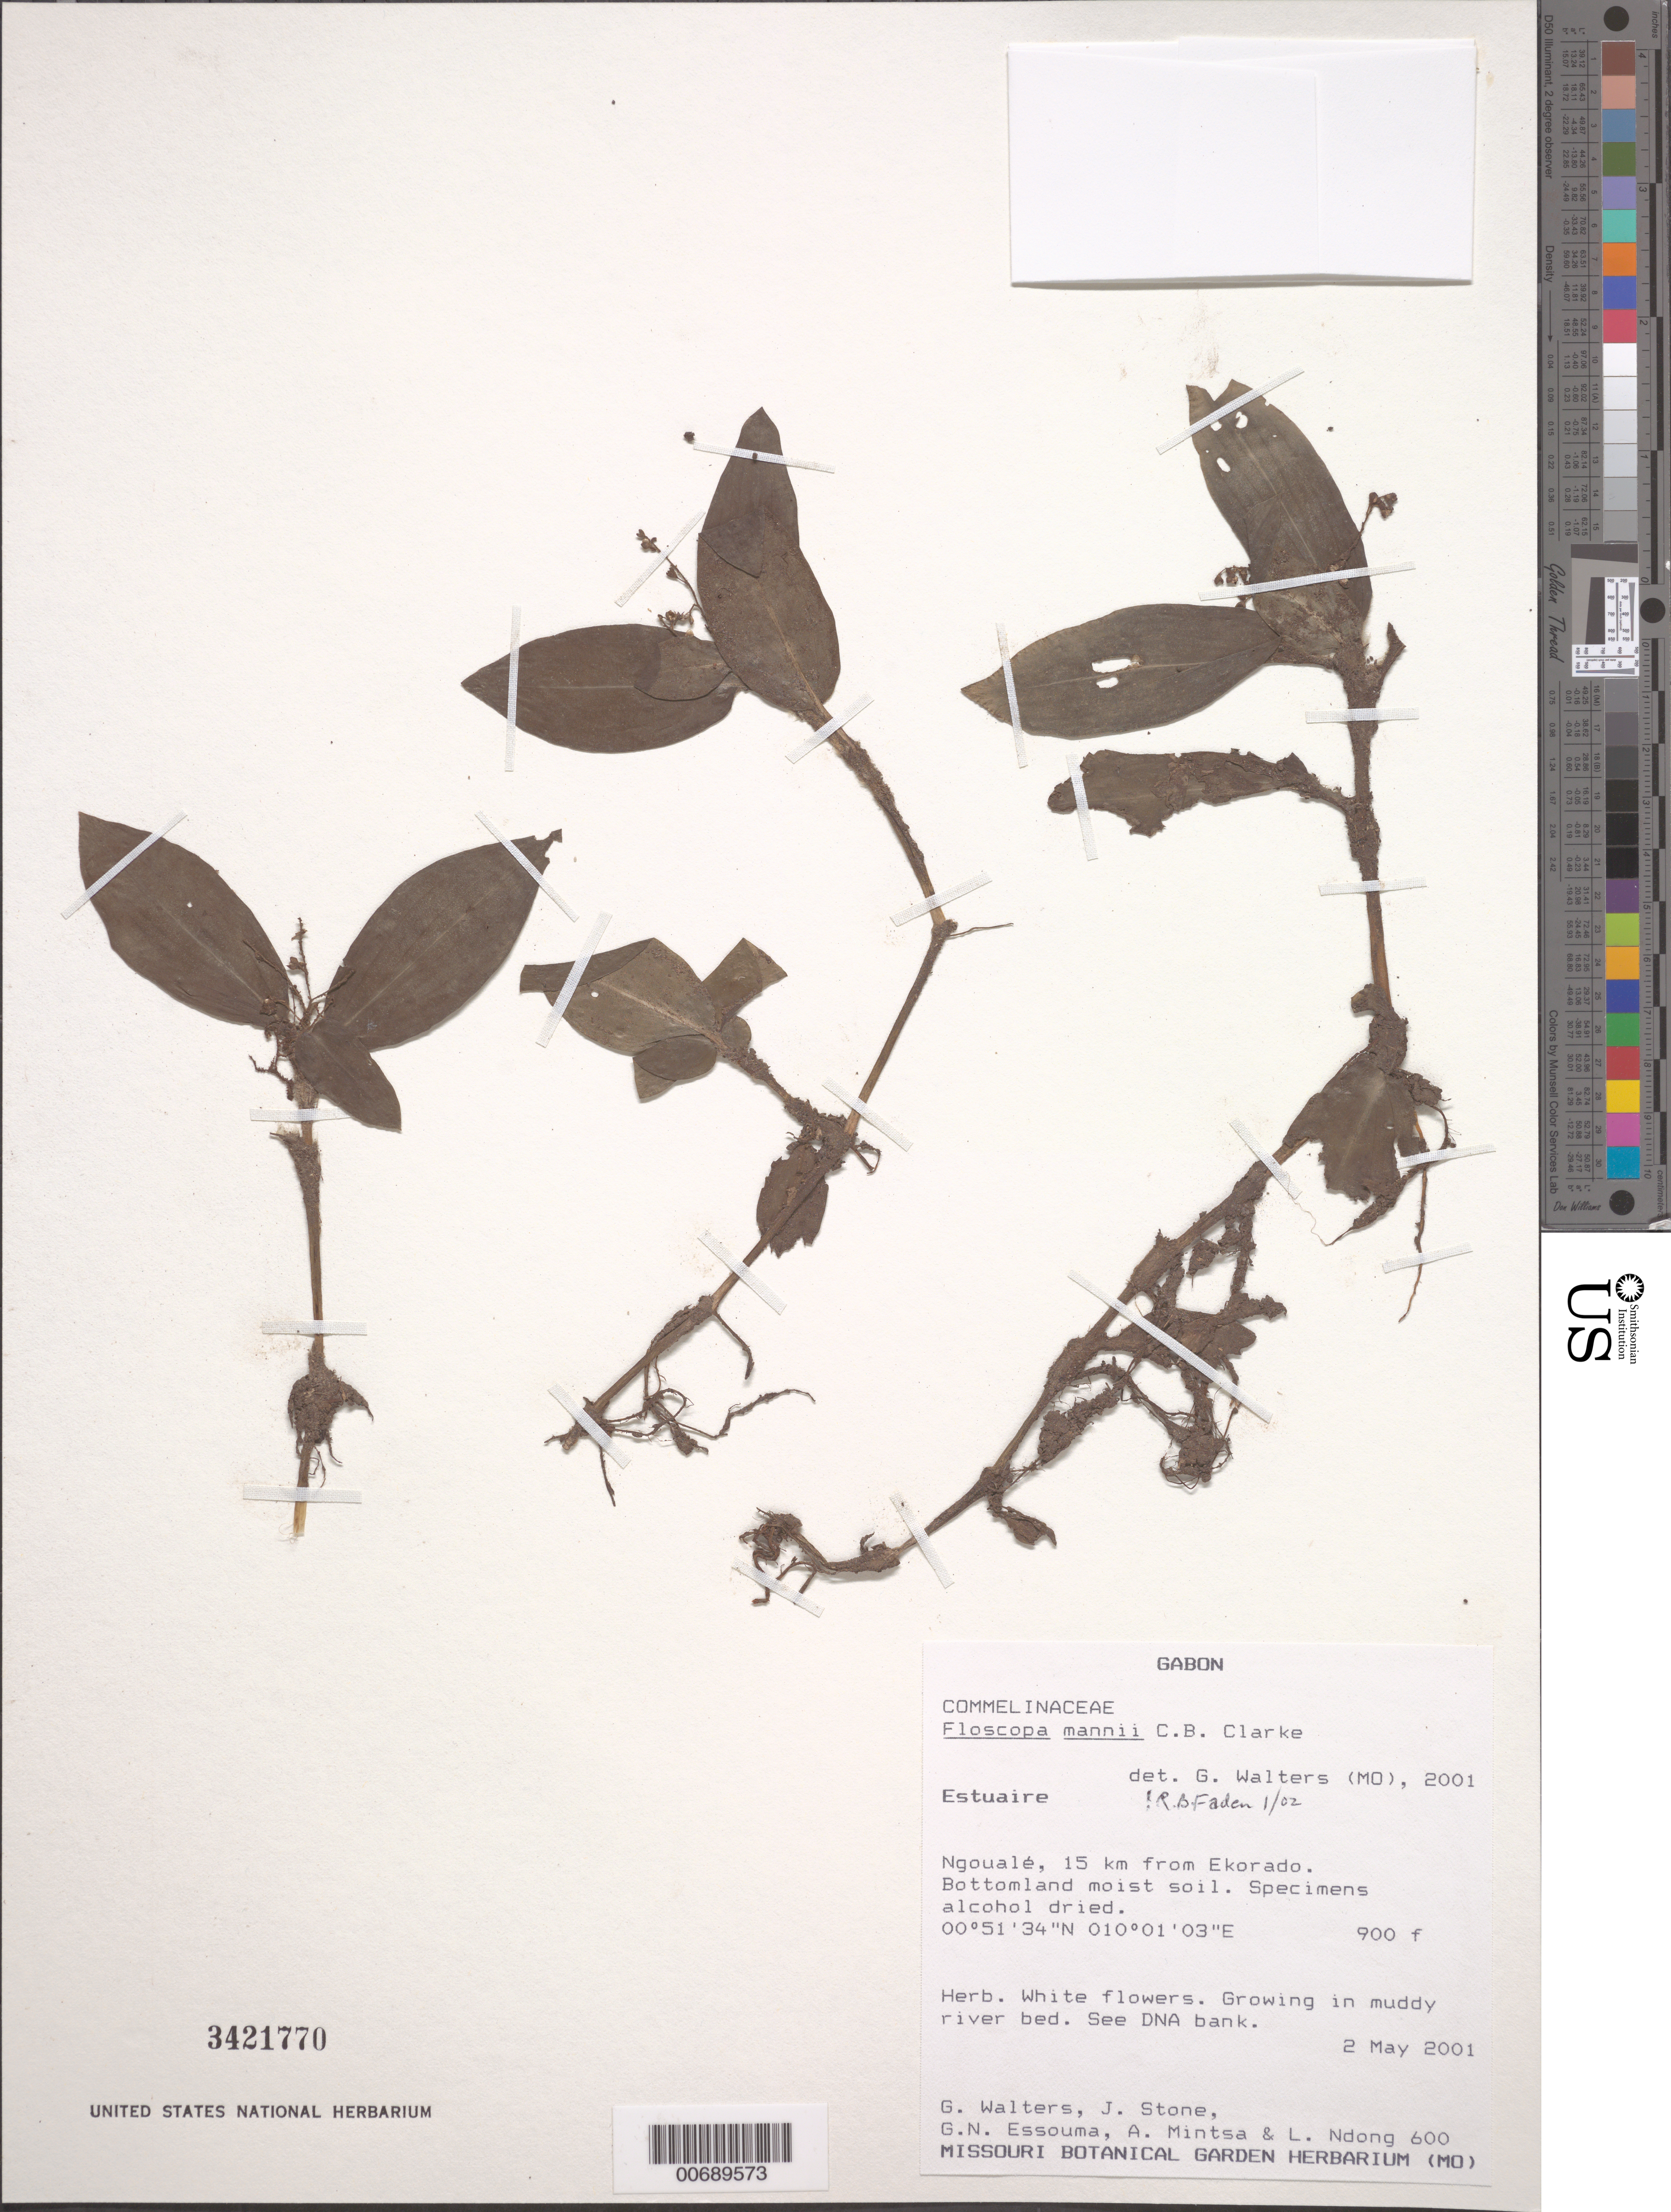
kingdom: Plantae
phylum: Tracheophyta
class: Liliopsida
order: Commelinales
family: Commelinaceae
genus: Floscopa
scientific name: Floscopa mannii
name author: C.B. Clarke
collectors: G. Walters, J. Stone, G. Essouma, A. Mintsa & L. Ndong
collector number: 600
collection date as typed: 02 May 2001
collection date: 2001-05-02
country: Gabon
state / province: Estuaire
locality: Ngouale, 15 km from Ekorado.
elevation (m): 274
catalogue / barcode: US 3421770